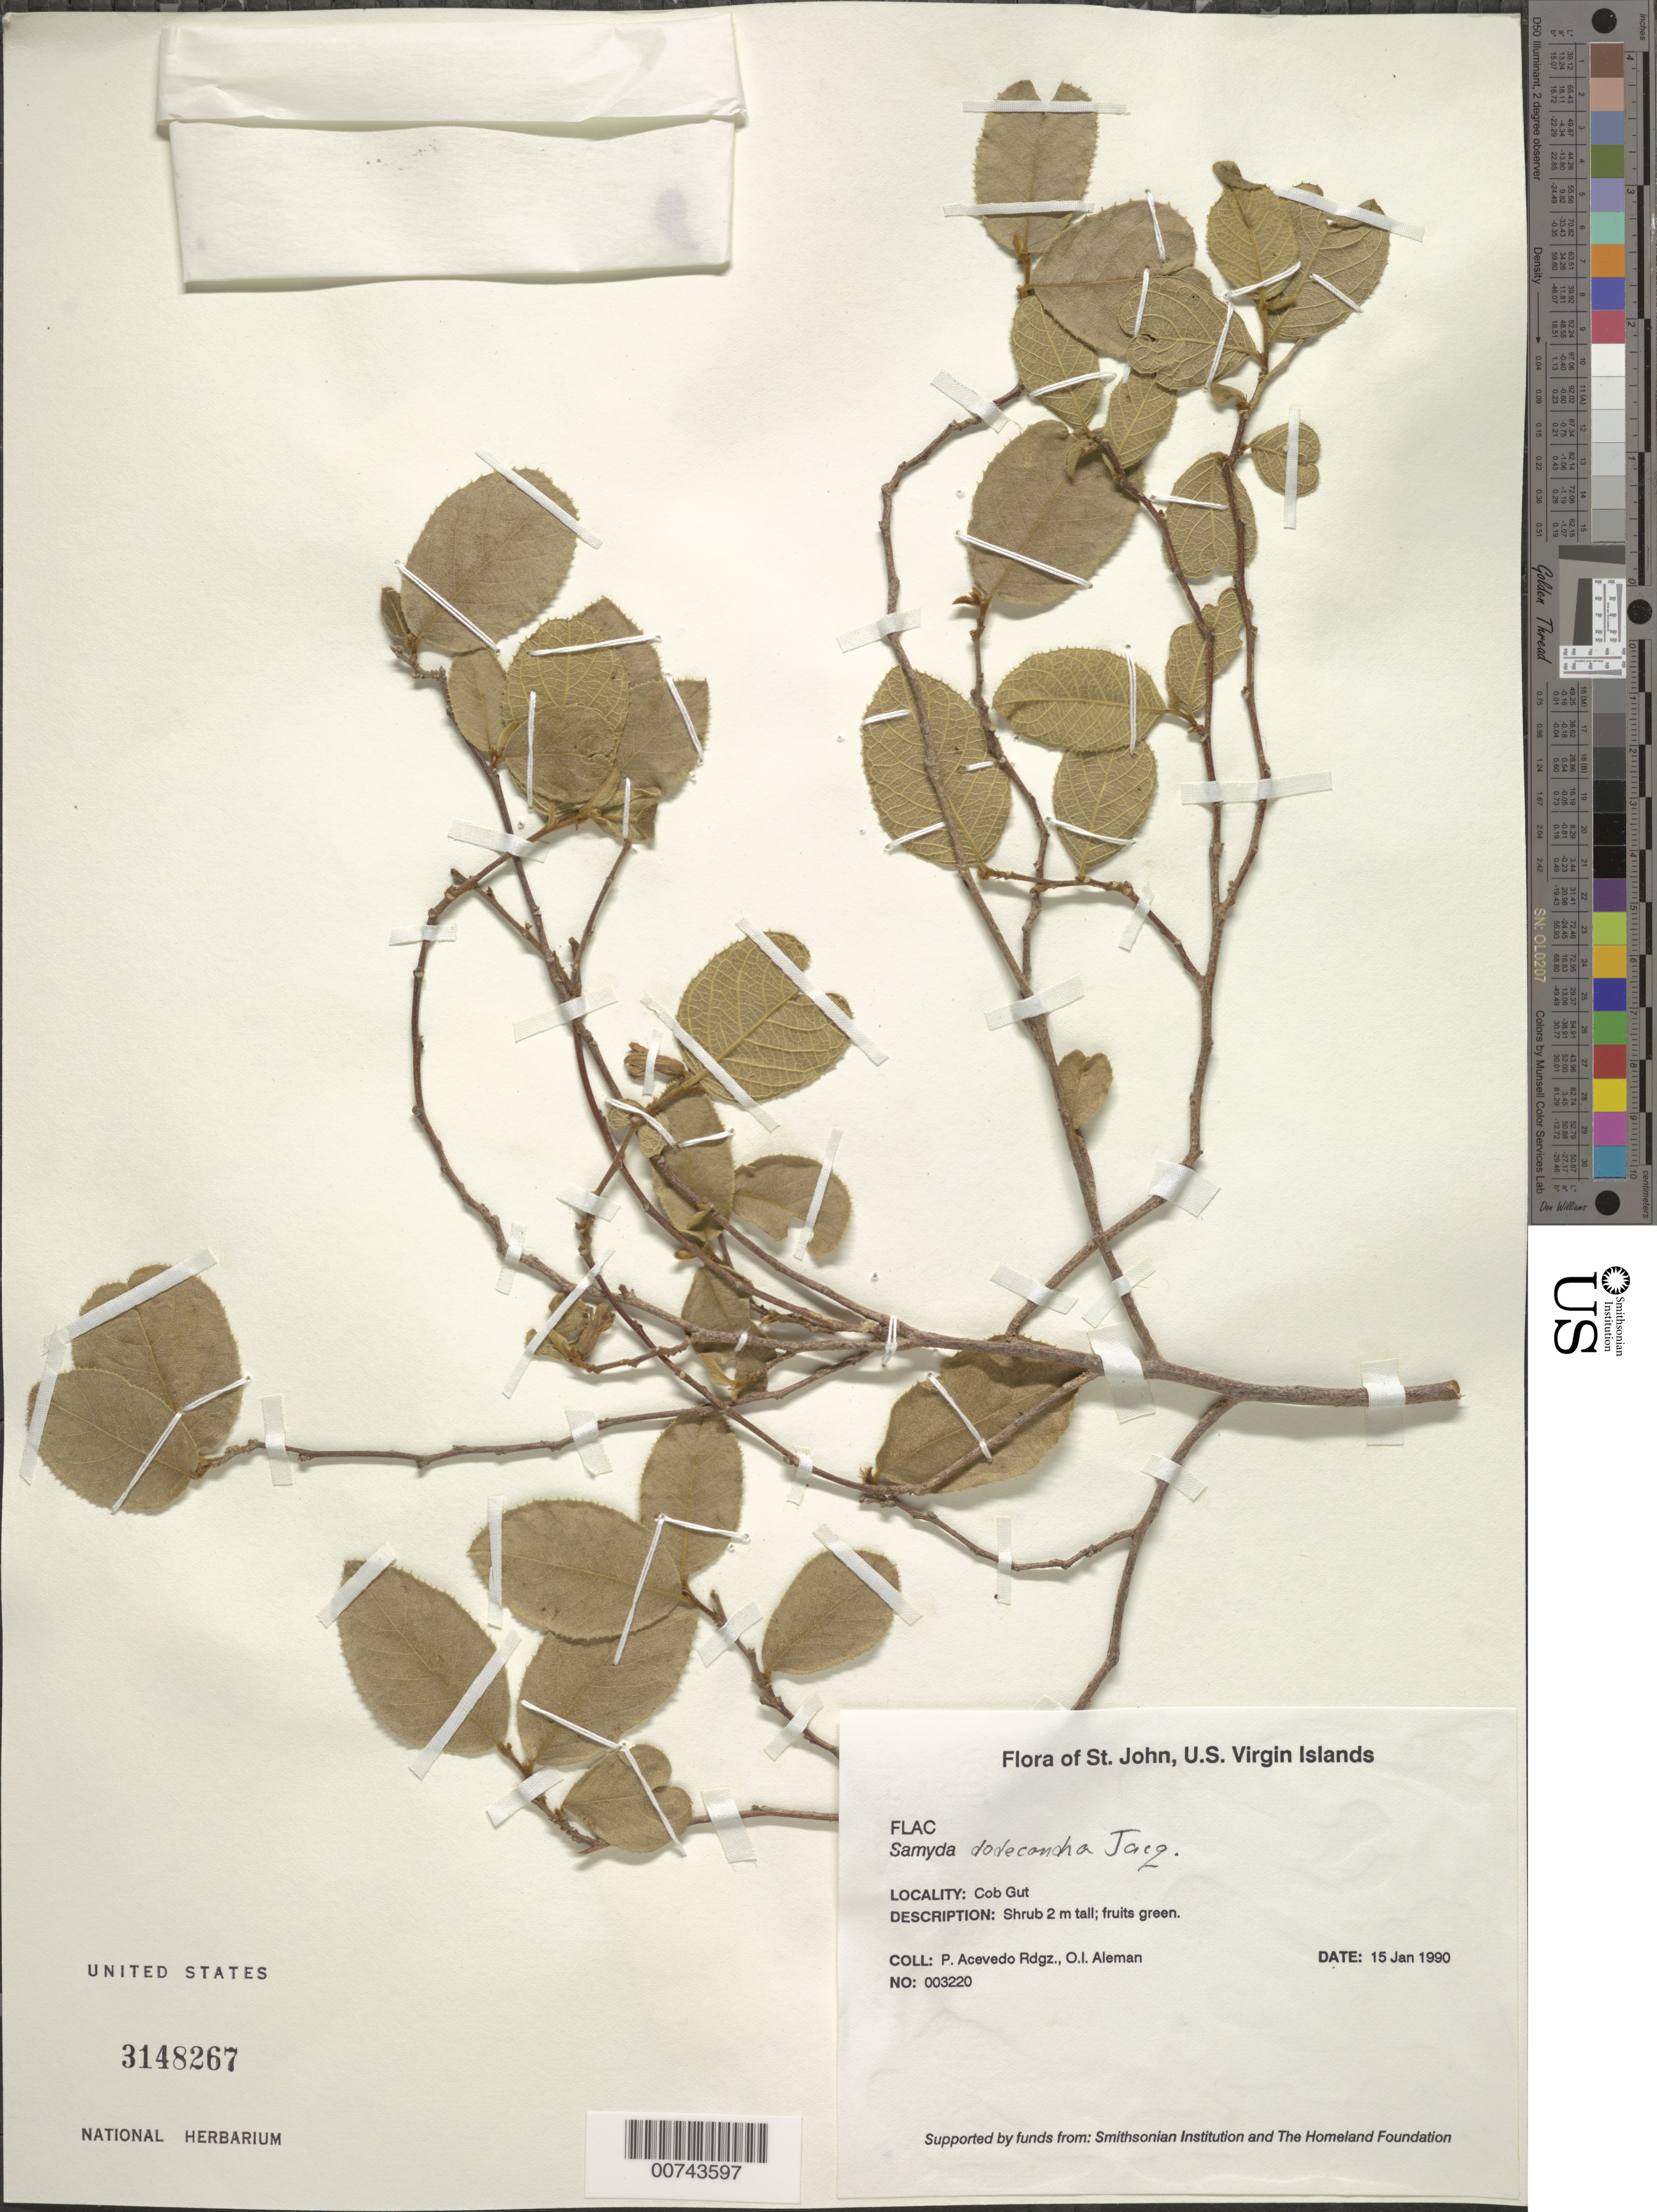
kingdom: Plantae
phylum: Tracheophyta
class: Magnoliopsida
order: Malpighiales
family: Salicaceae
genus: Casearia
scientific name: Casearia dodecandra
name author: (Jacq.) T. Samar. & M.H. Alford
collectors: P. Acevedo-Rodr. & O. Alemán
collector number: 3220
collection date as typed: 15 Jan 1990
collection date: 1990-01-15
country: U.S. Virgin Islands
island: St. John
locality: Coral Bay Quarter; Cob Gut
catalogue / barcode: US 3148267